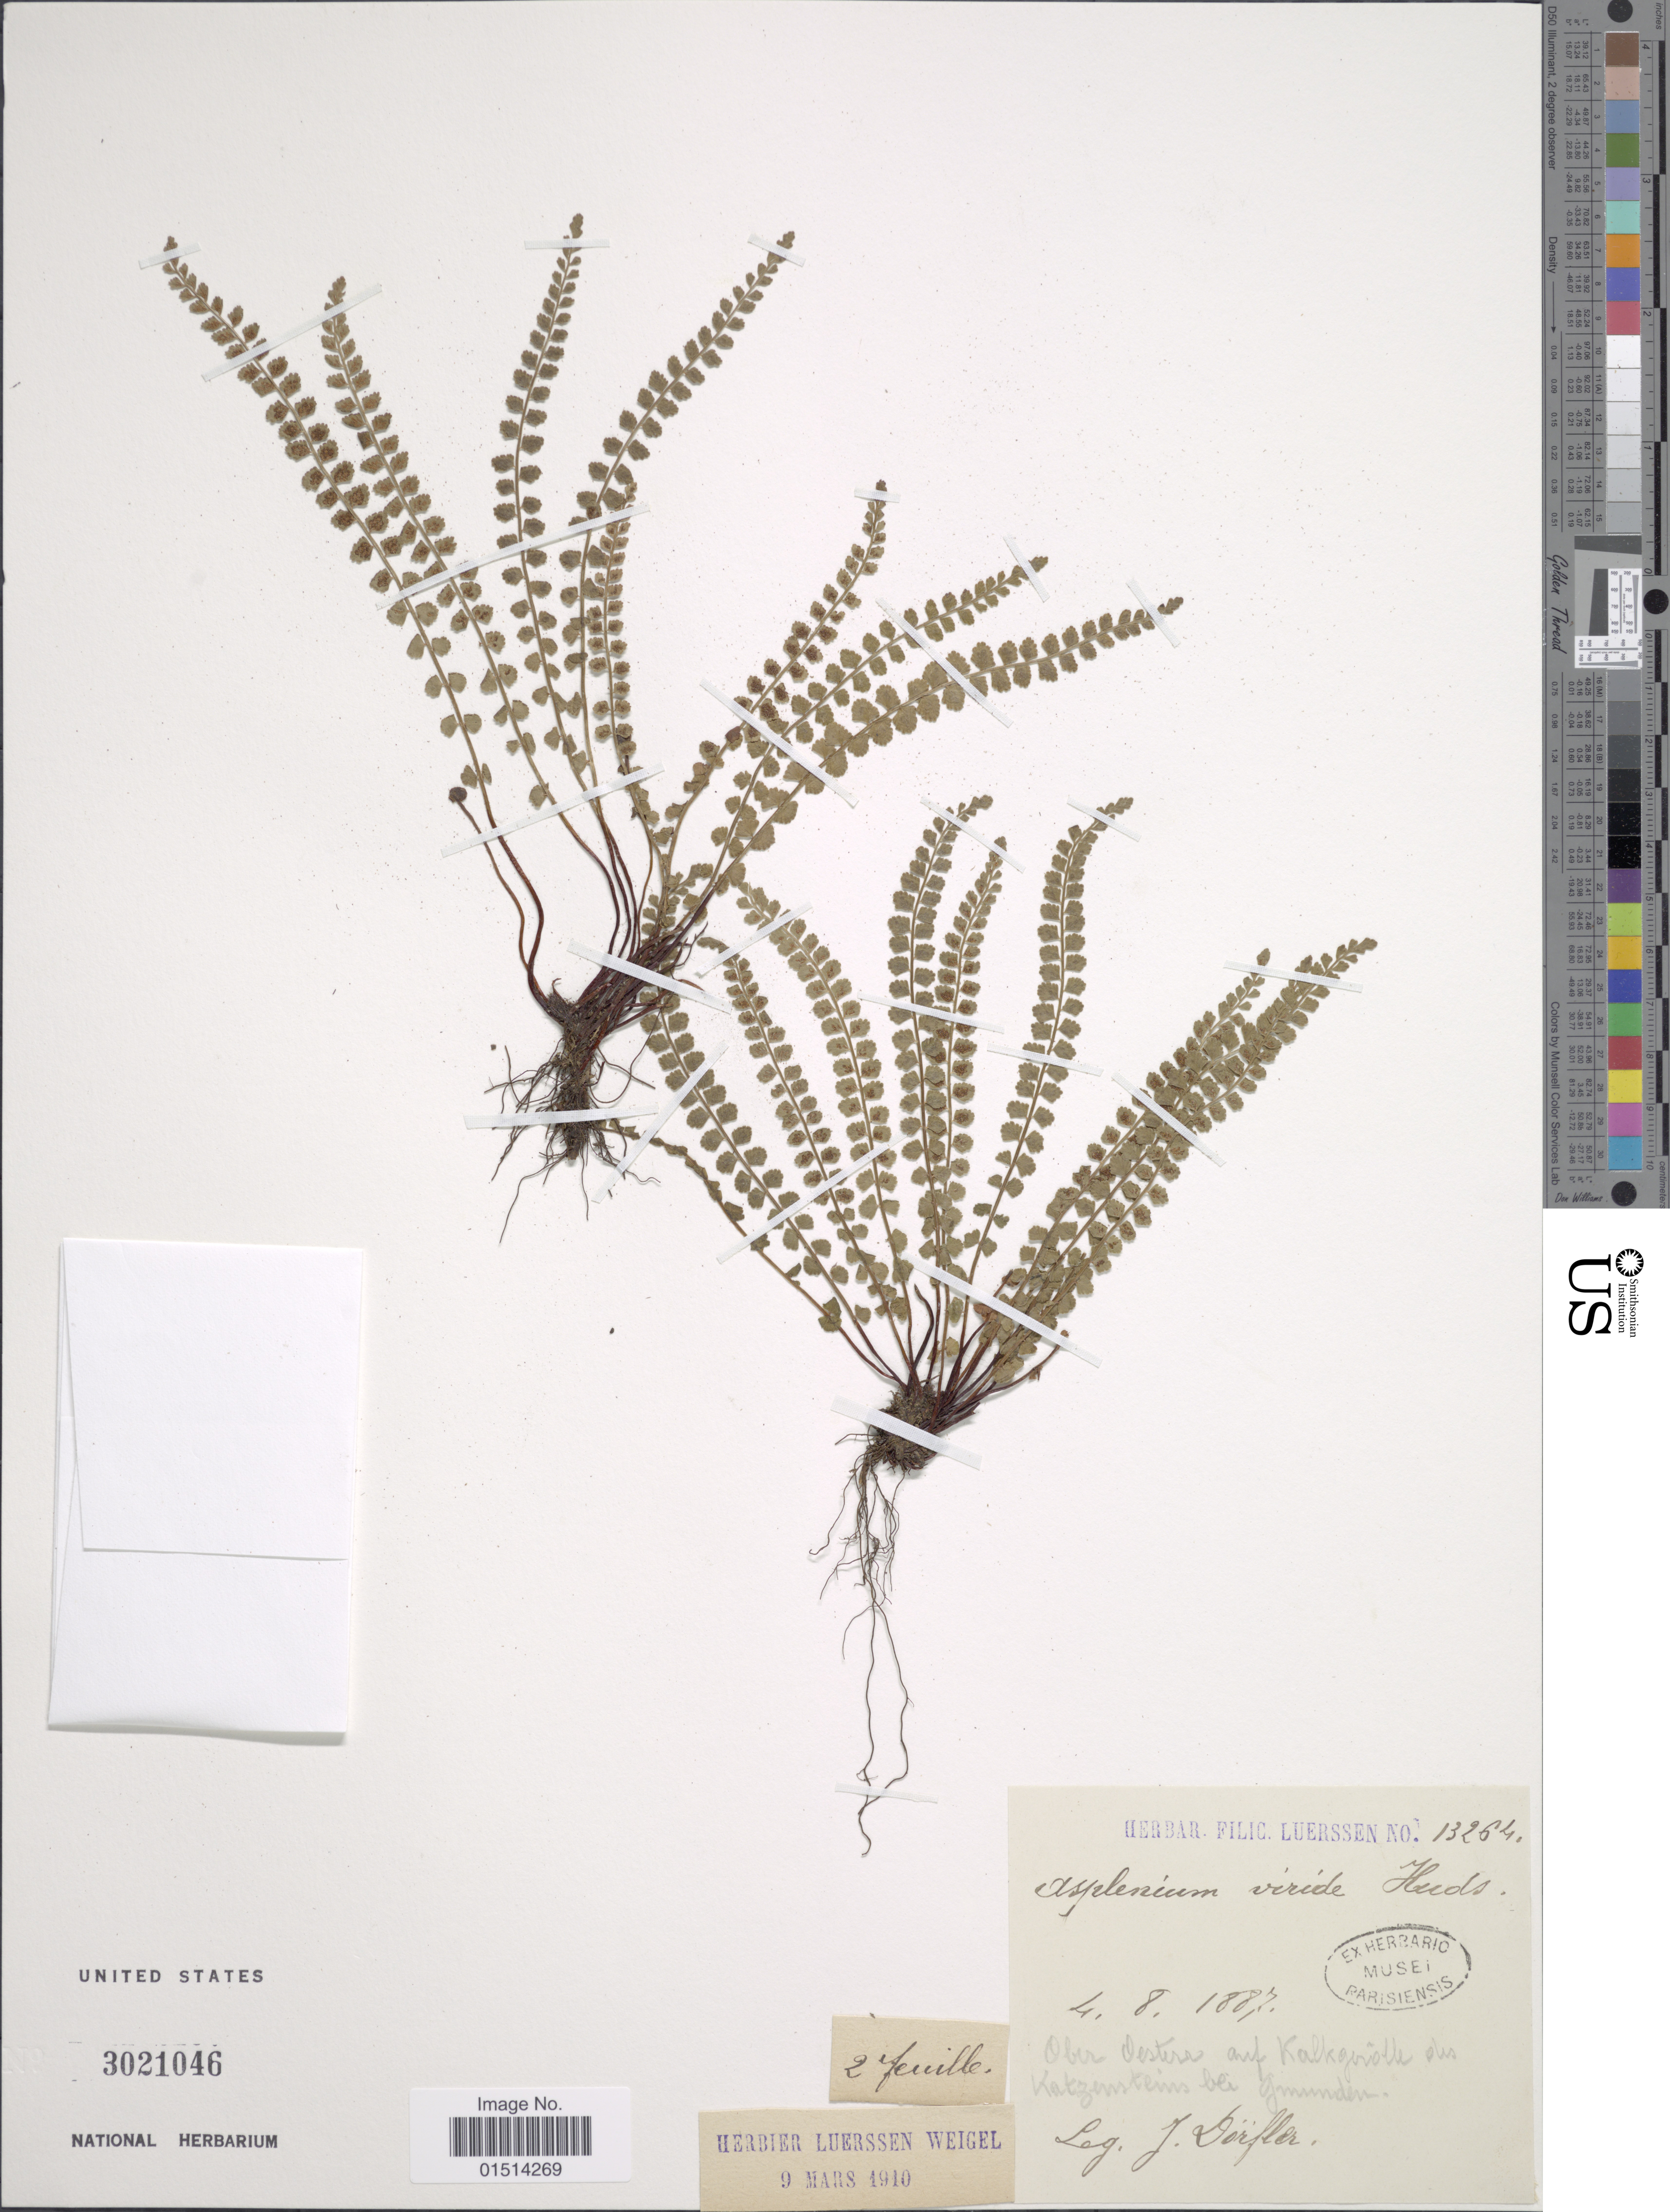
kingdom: Plantae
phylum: Tracheophyta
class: Polypodiopsida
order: Polypodiales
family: Aspleniaceae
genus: Asplenium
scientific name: Asplenium viride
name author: Huds.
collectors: I. Dörfler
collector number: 13264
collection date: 1887-08-07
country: Austria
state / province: Oberosterreich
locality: Ober Oestere anf Kalkgerolle des Katzensteinn bei gmonden [interpreted]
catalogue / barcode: US 3021046